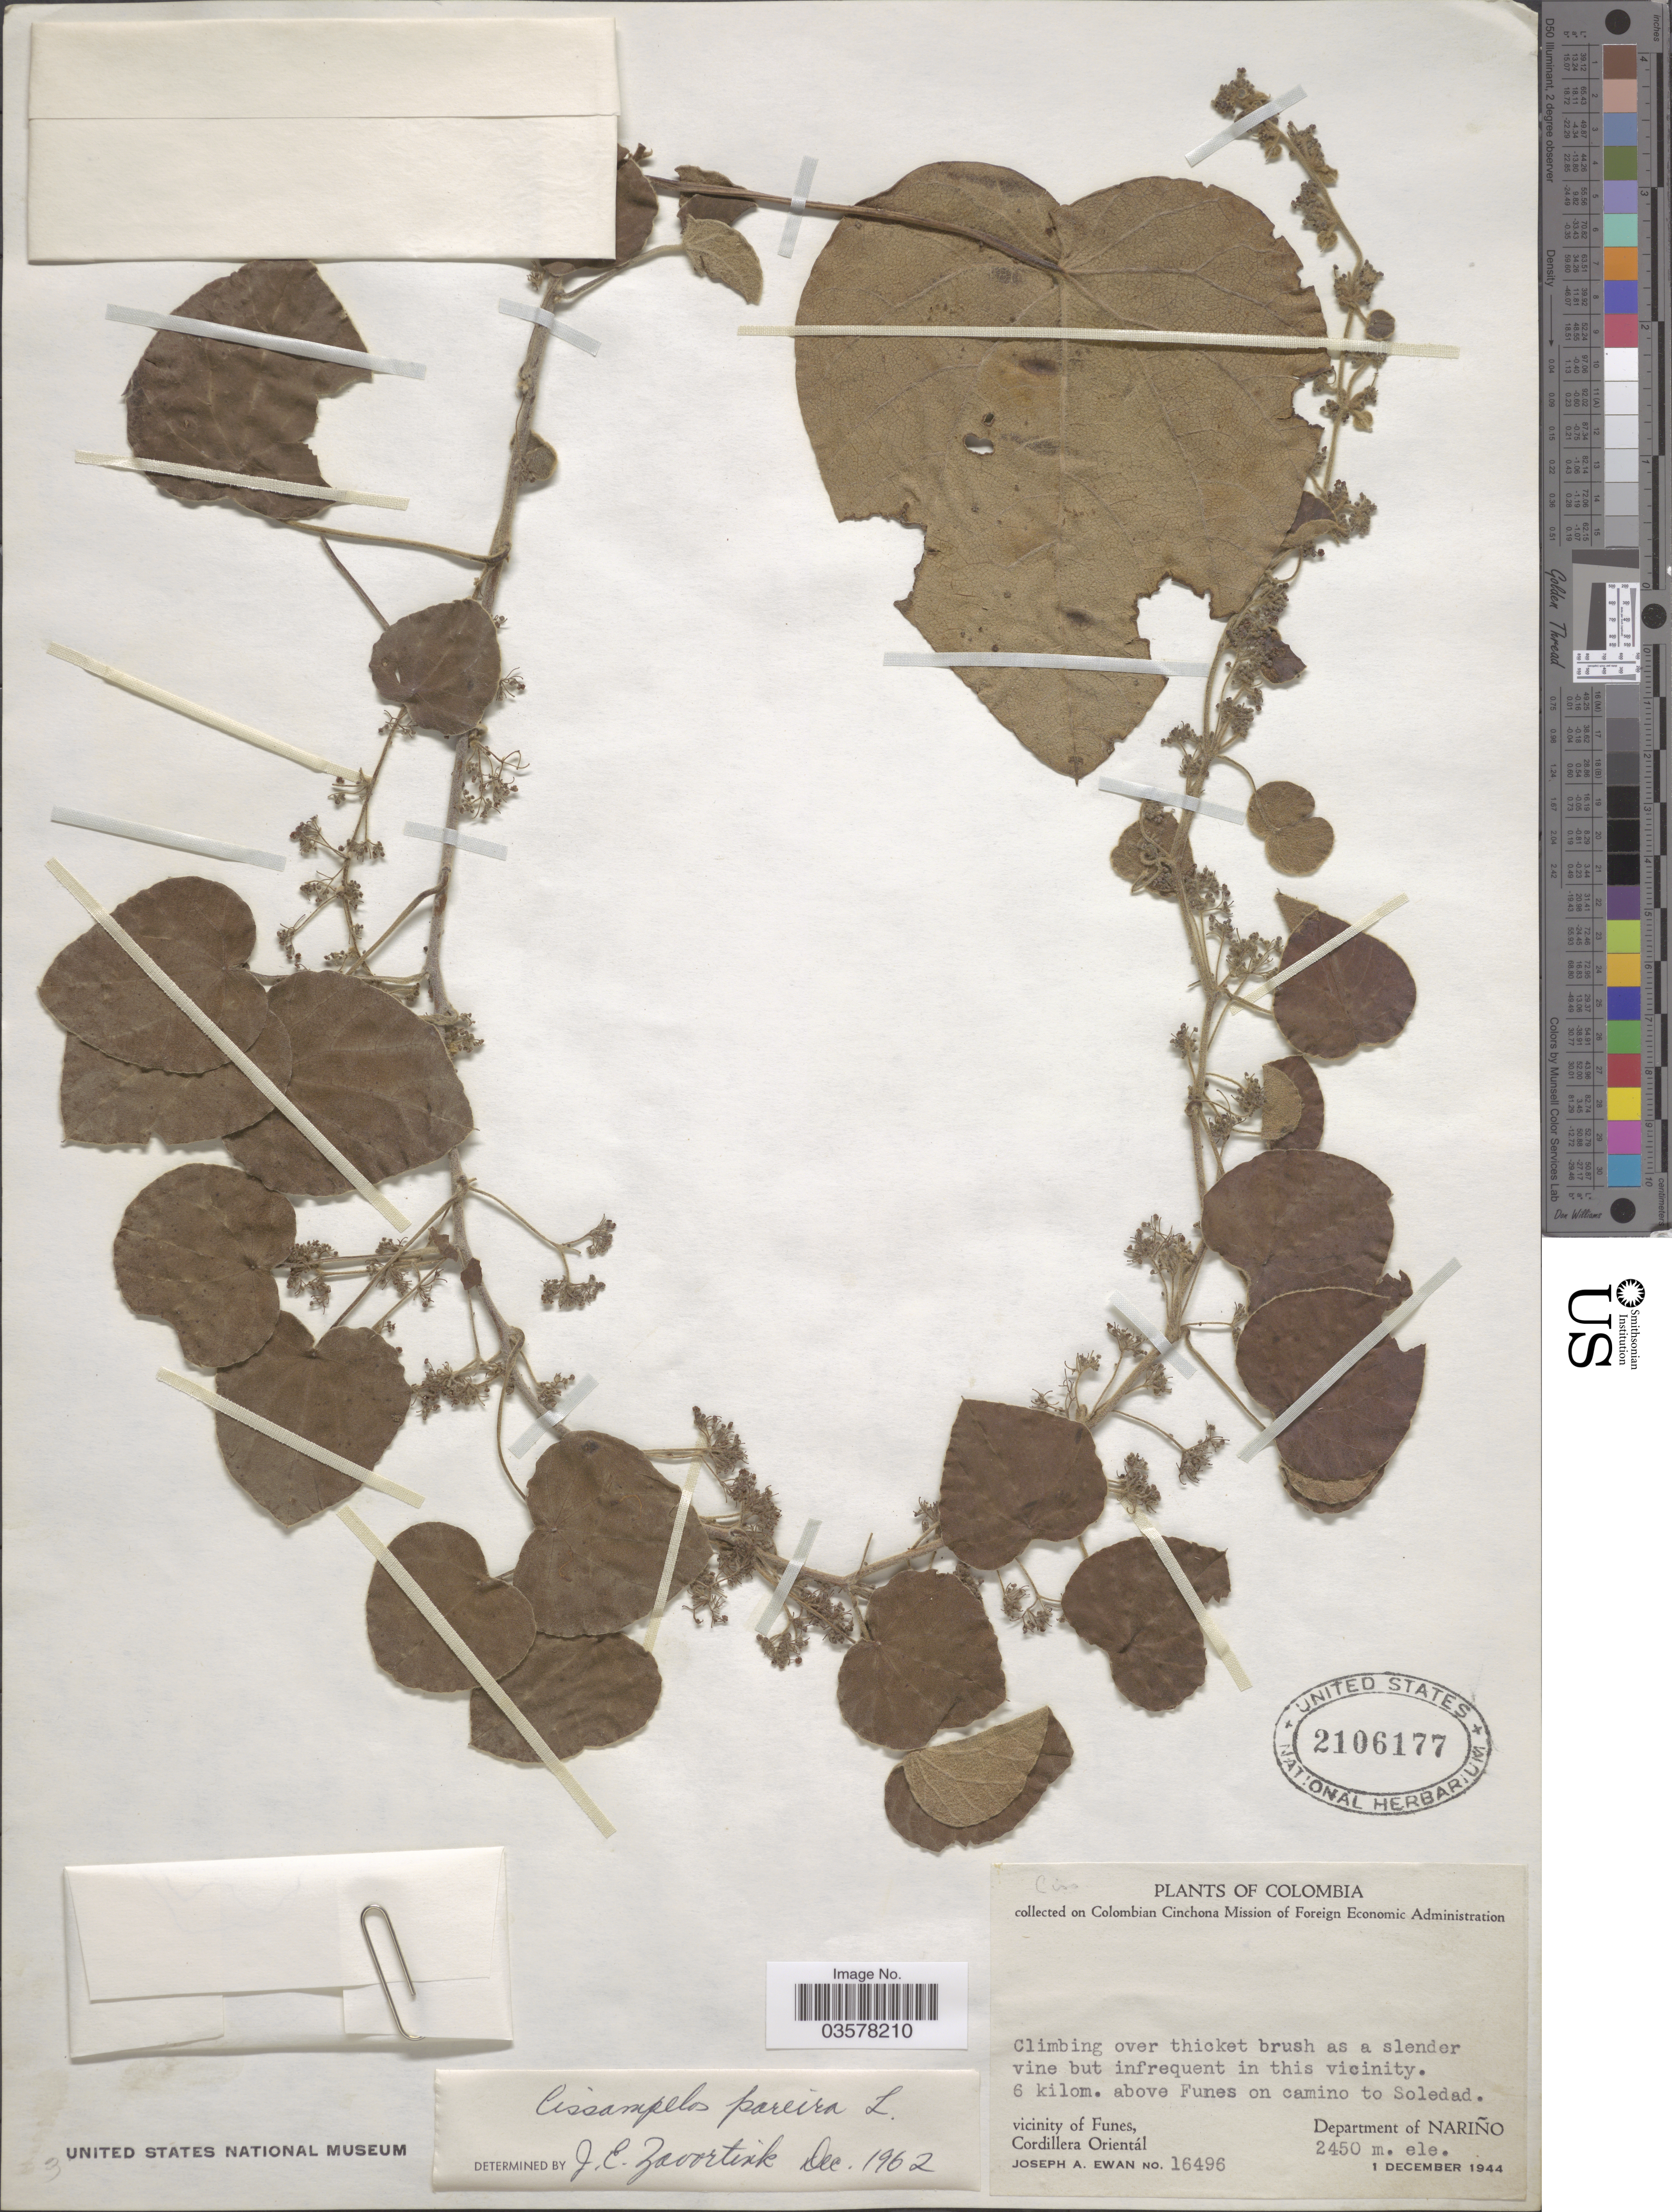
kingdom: Plantae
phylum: Tracheophyta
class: Magnoliopsida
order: Ranunculales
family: Menispermaceae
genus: Cissampelos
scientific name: Cissampelos pareira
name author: L.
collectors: J. A. Ewan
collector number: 16496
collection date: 1944-12-01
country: Colombia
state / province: Nariño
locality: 6 kilom. above Funes on camino to Soledad. Vicinity of Funes, Cordillera Orientál. Department of Nariño.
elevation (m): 2450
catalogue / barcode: US 2106177